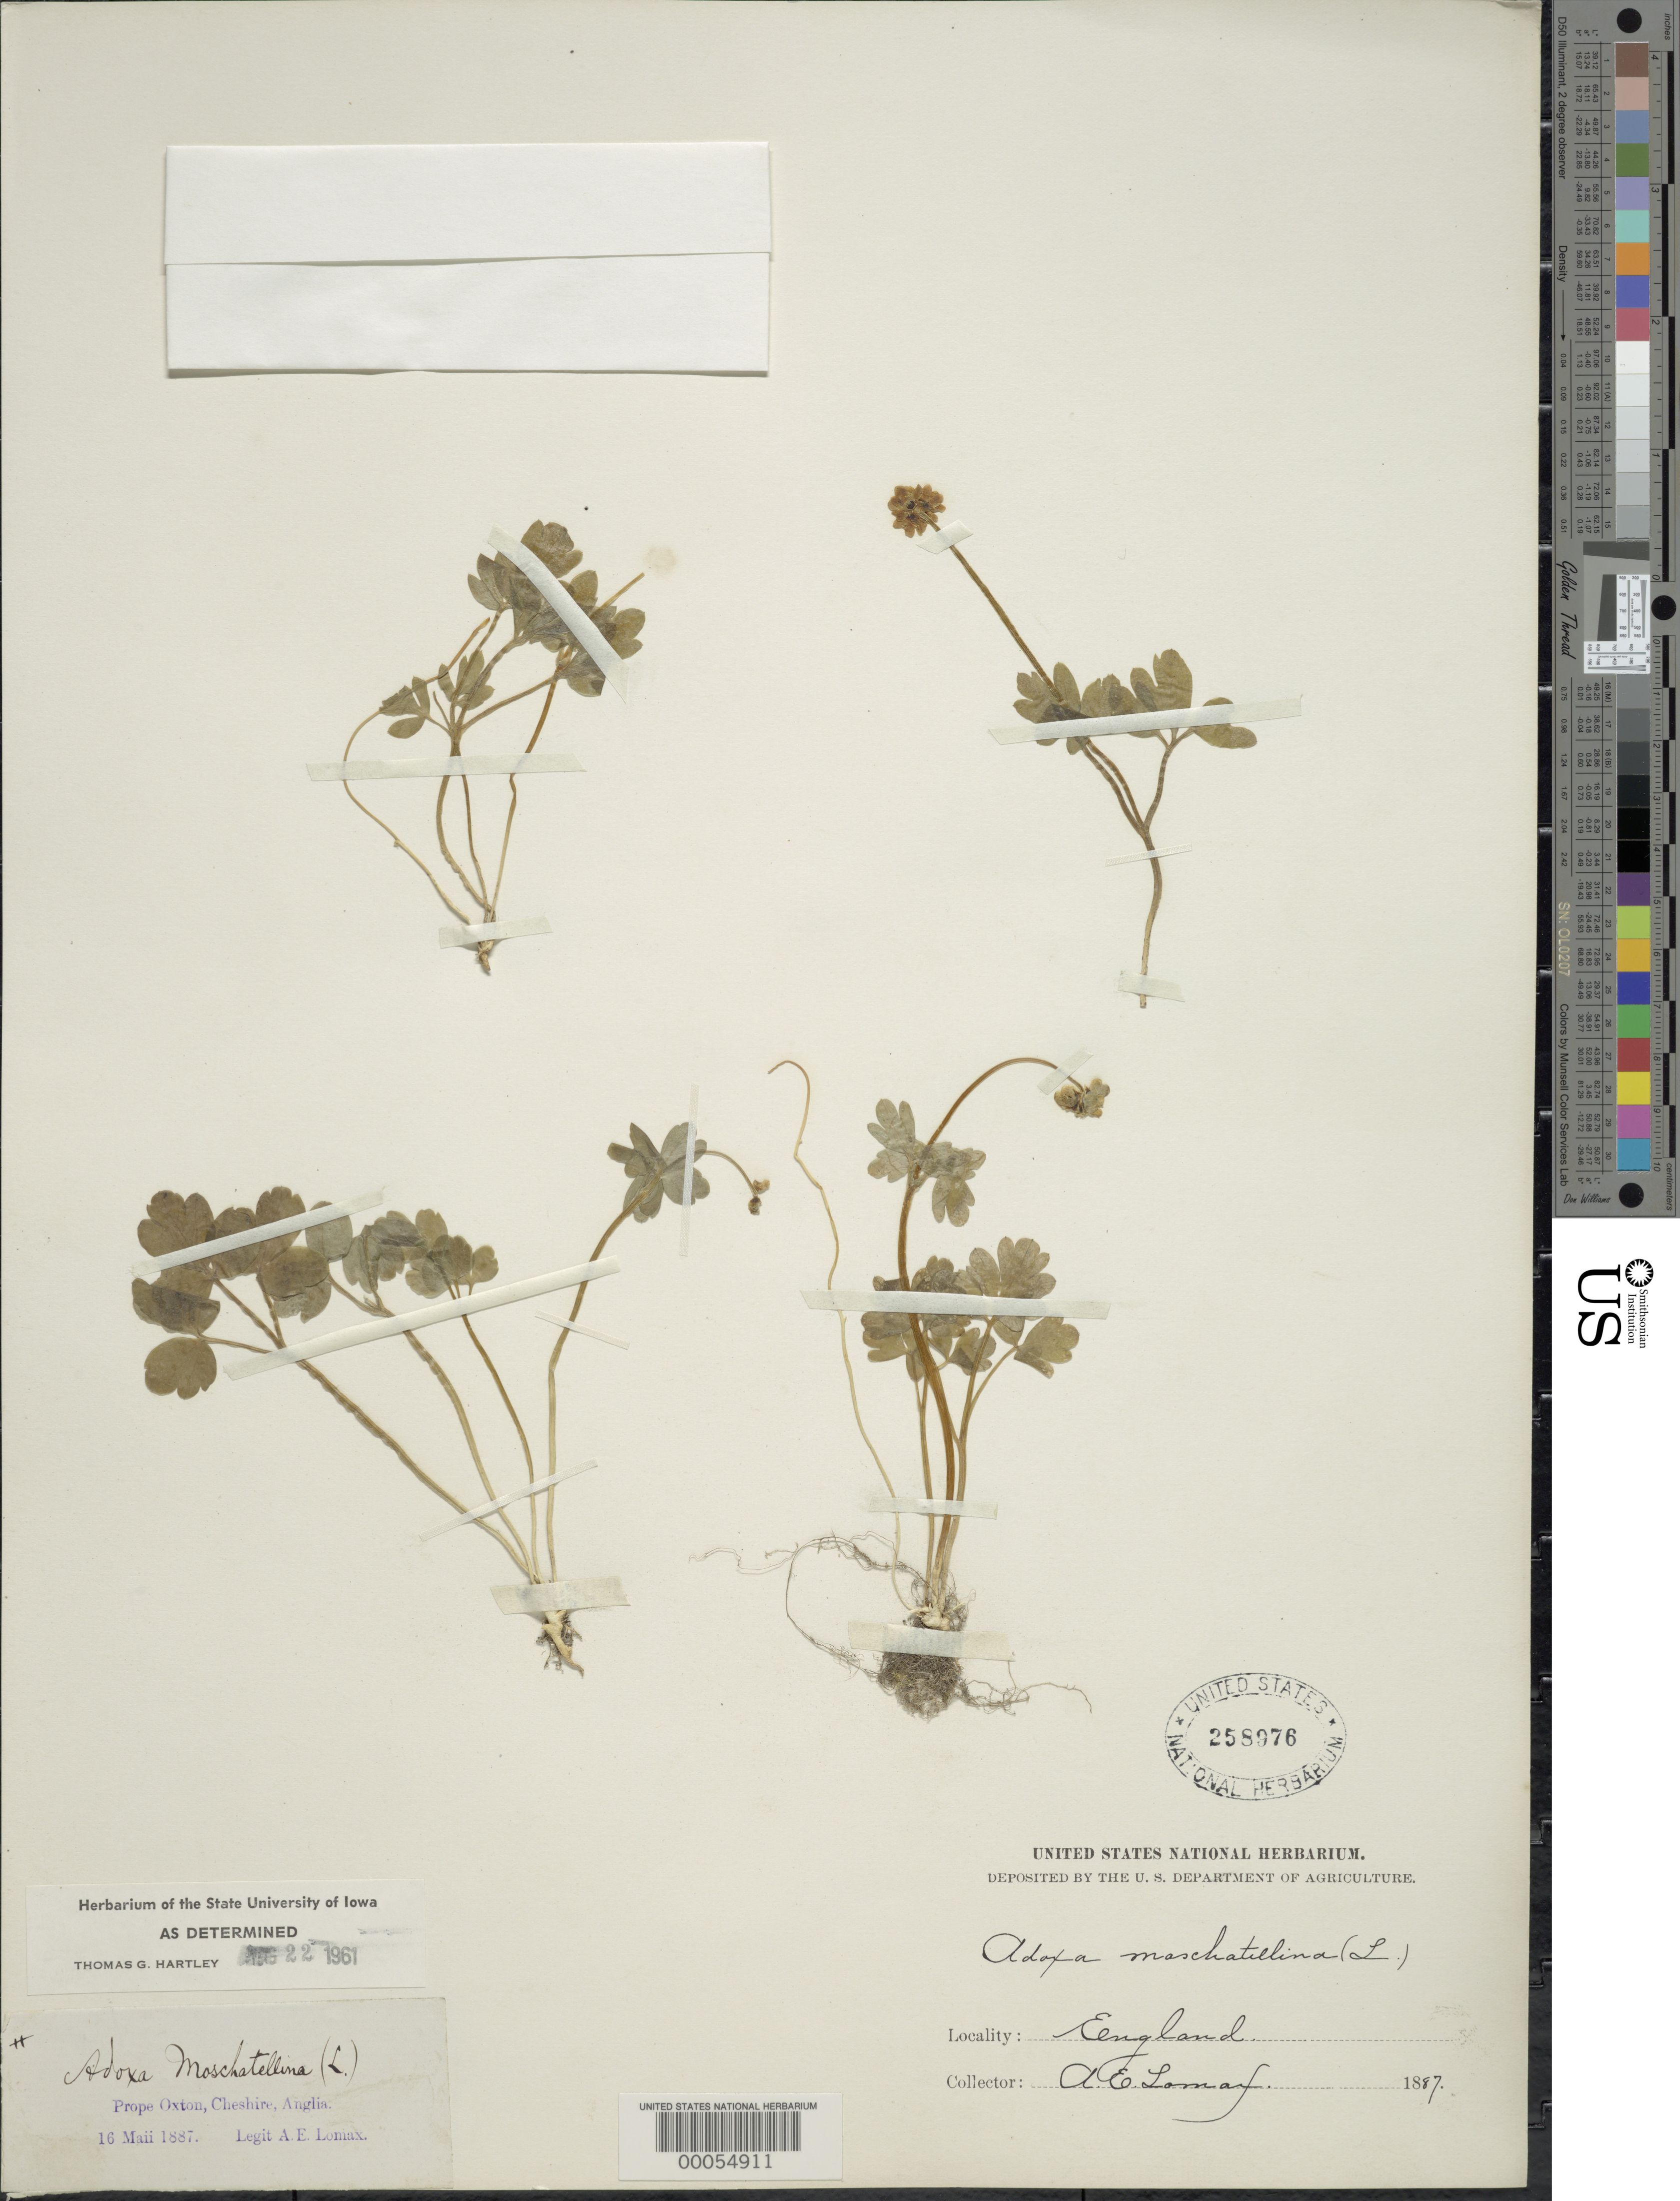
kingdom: Plantae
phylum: Tracheophyta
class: Magnoliopsida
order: Dipsacales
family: Viburnaceae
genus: Adoxa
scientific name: Adoxa moschatellina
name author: L.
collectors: A. Lomax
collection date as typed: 16 May 1887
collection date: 1887-05-16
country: United Kingdom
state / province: England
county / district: Cheshire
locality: Near oxton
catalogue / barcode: US 258976